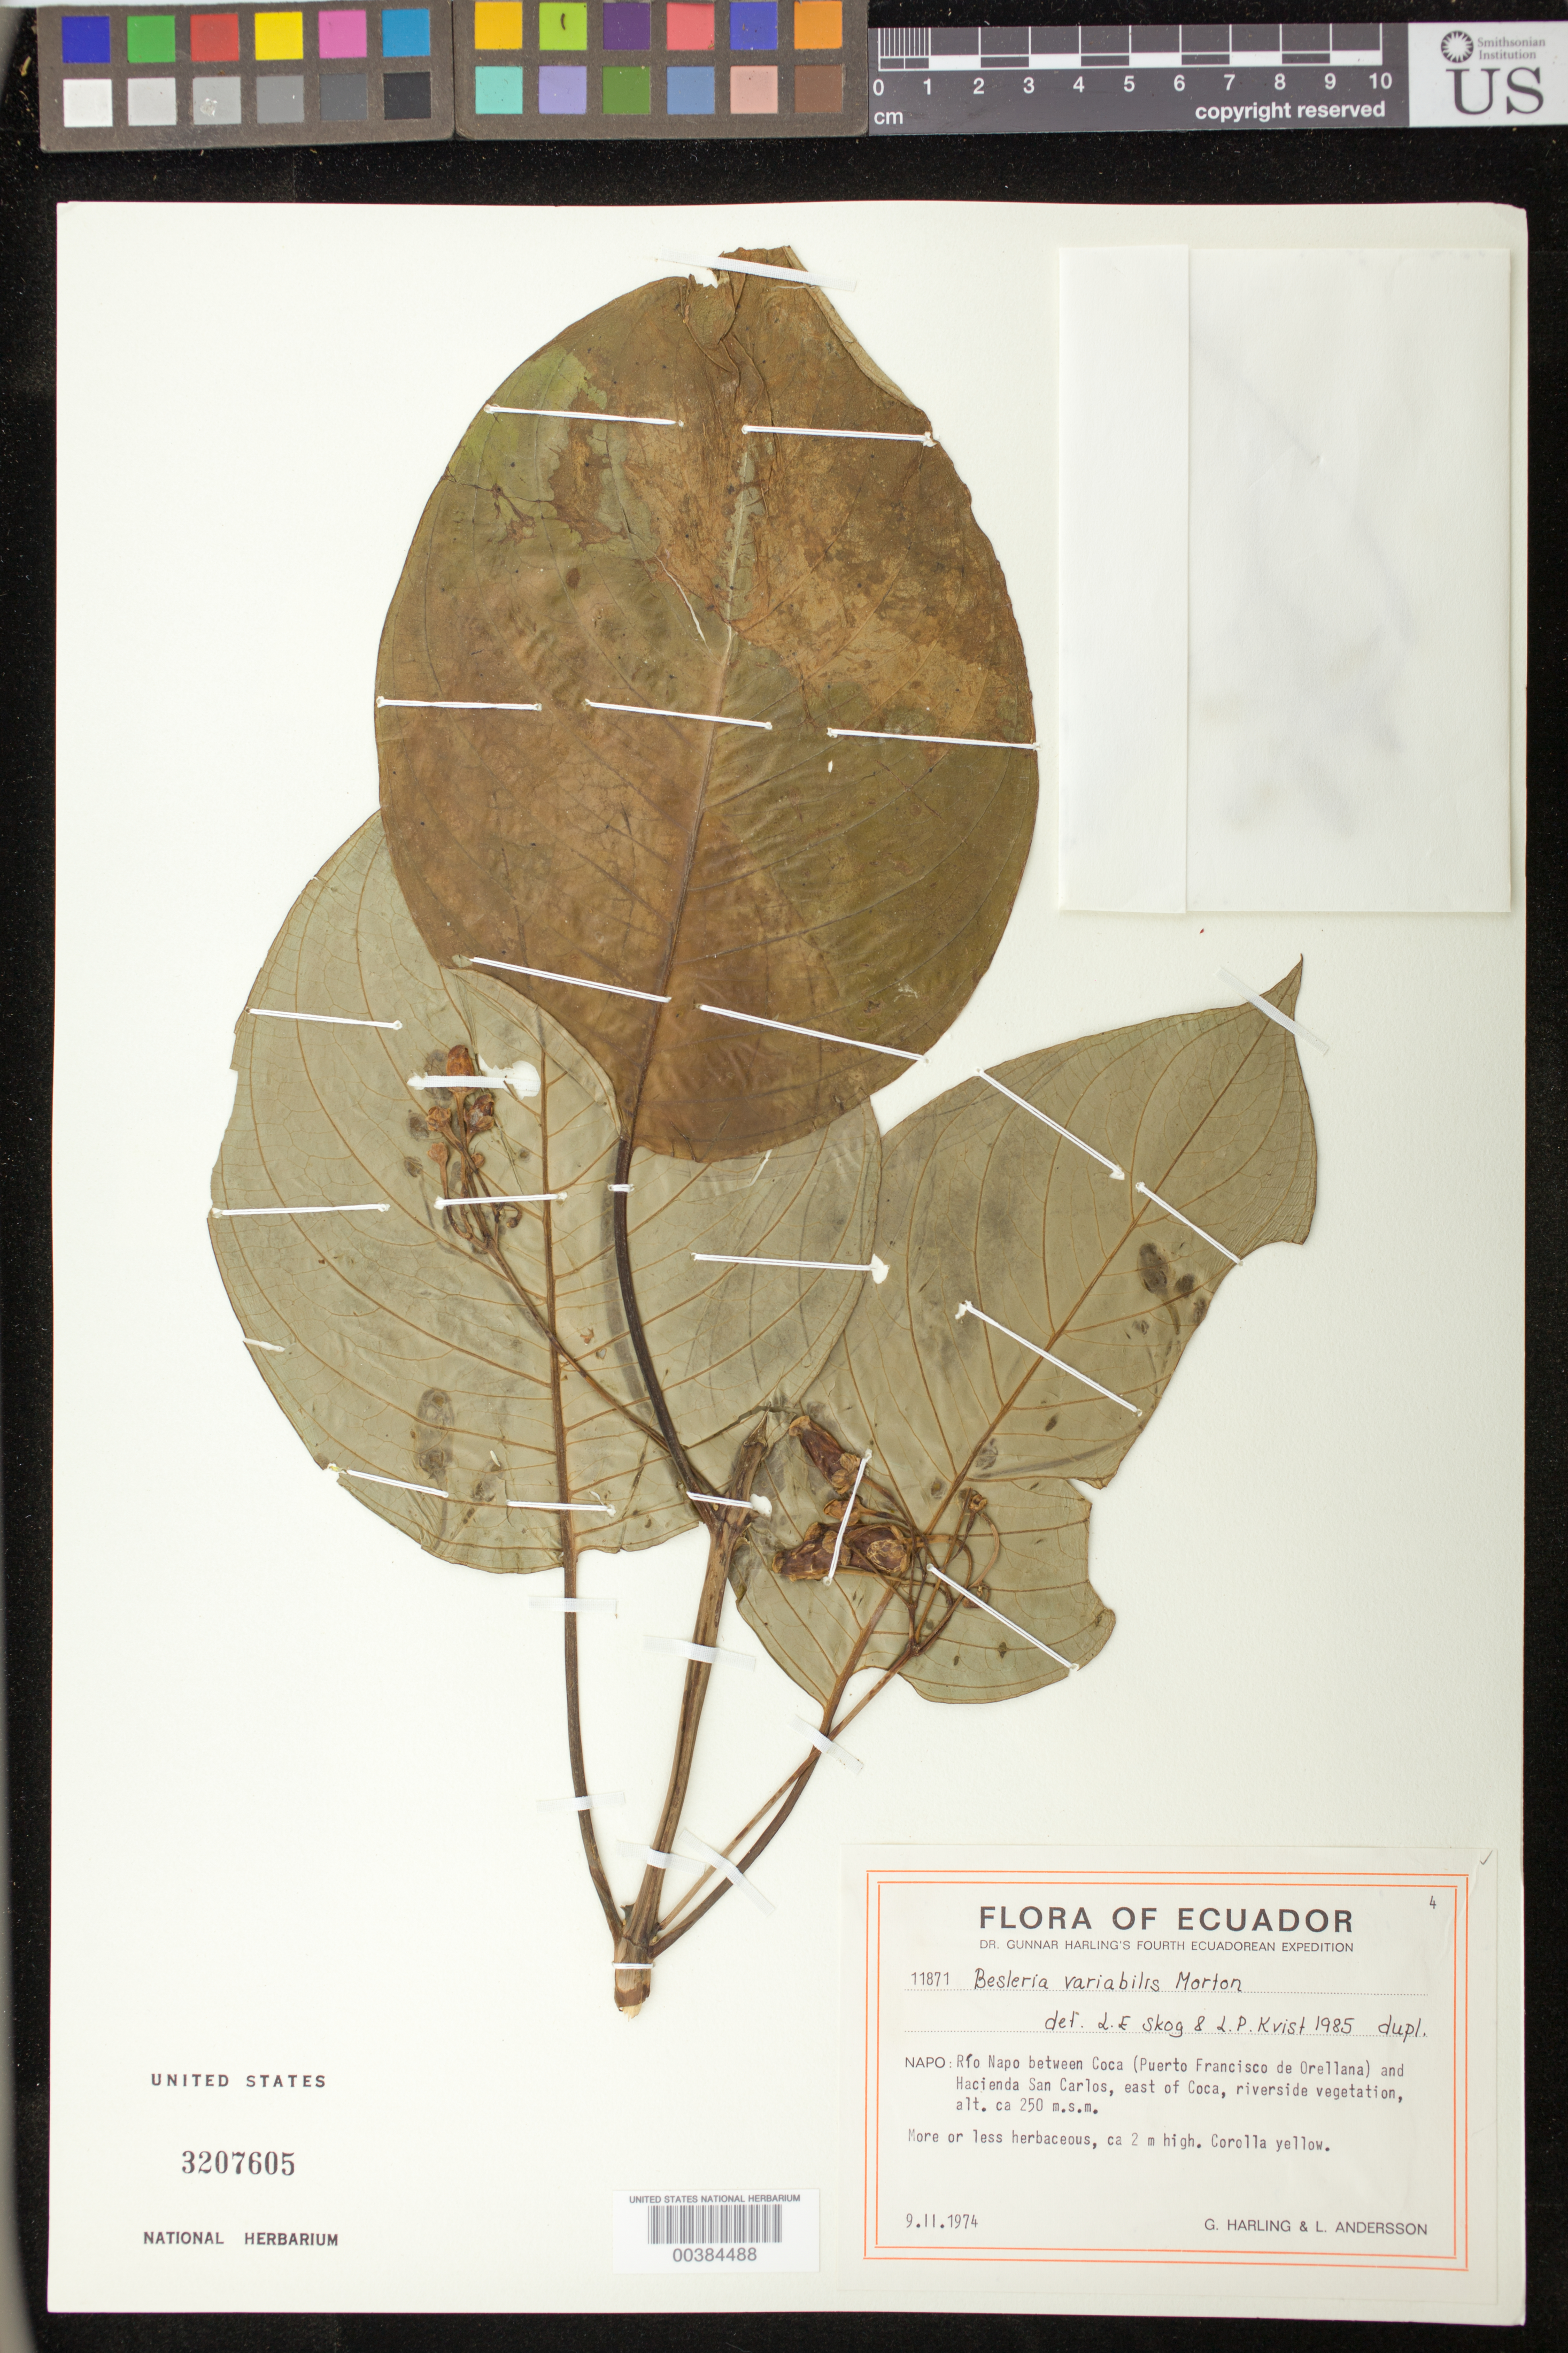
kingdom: Plantae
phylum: Tracheophyta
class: Magnoliopsida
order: Lamiales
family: Gesneriaceae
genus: Besleria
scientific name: Besleria variabilis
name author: C.V. Morton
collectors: G. Harling & L. Andersson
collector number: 11871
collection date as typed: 09 Feb 1974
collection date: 1974-02-09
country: Ecuador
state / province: Napo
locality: Rio Napo between Coca and Hacienda San Carlos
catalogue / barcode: US 3207605